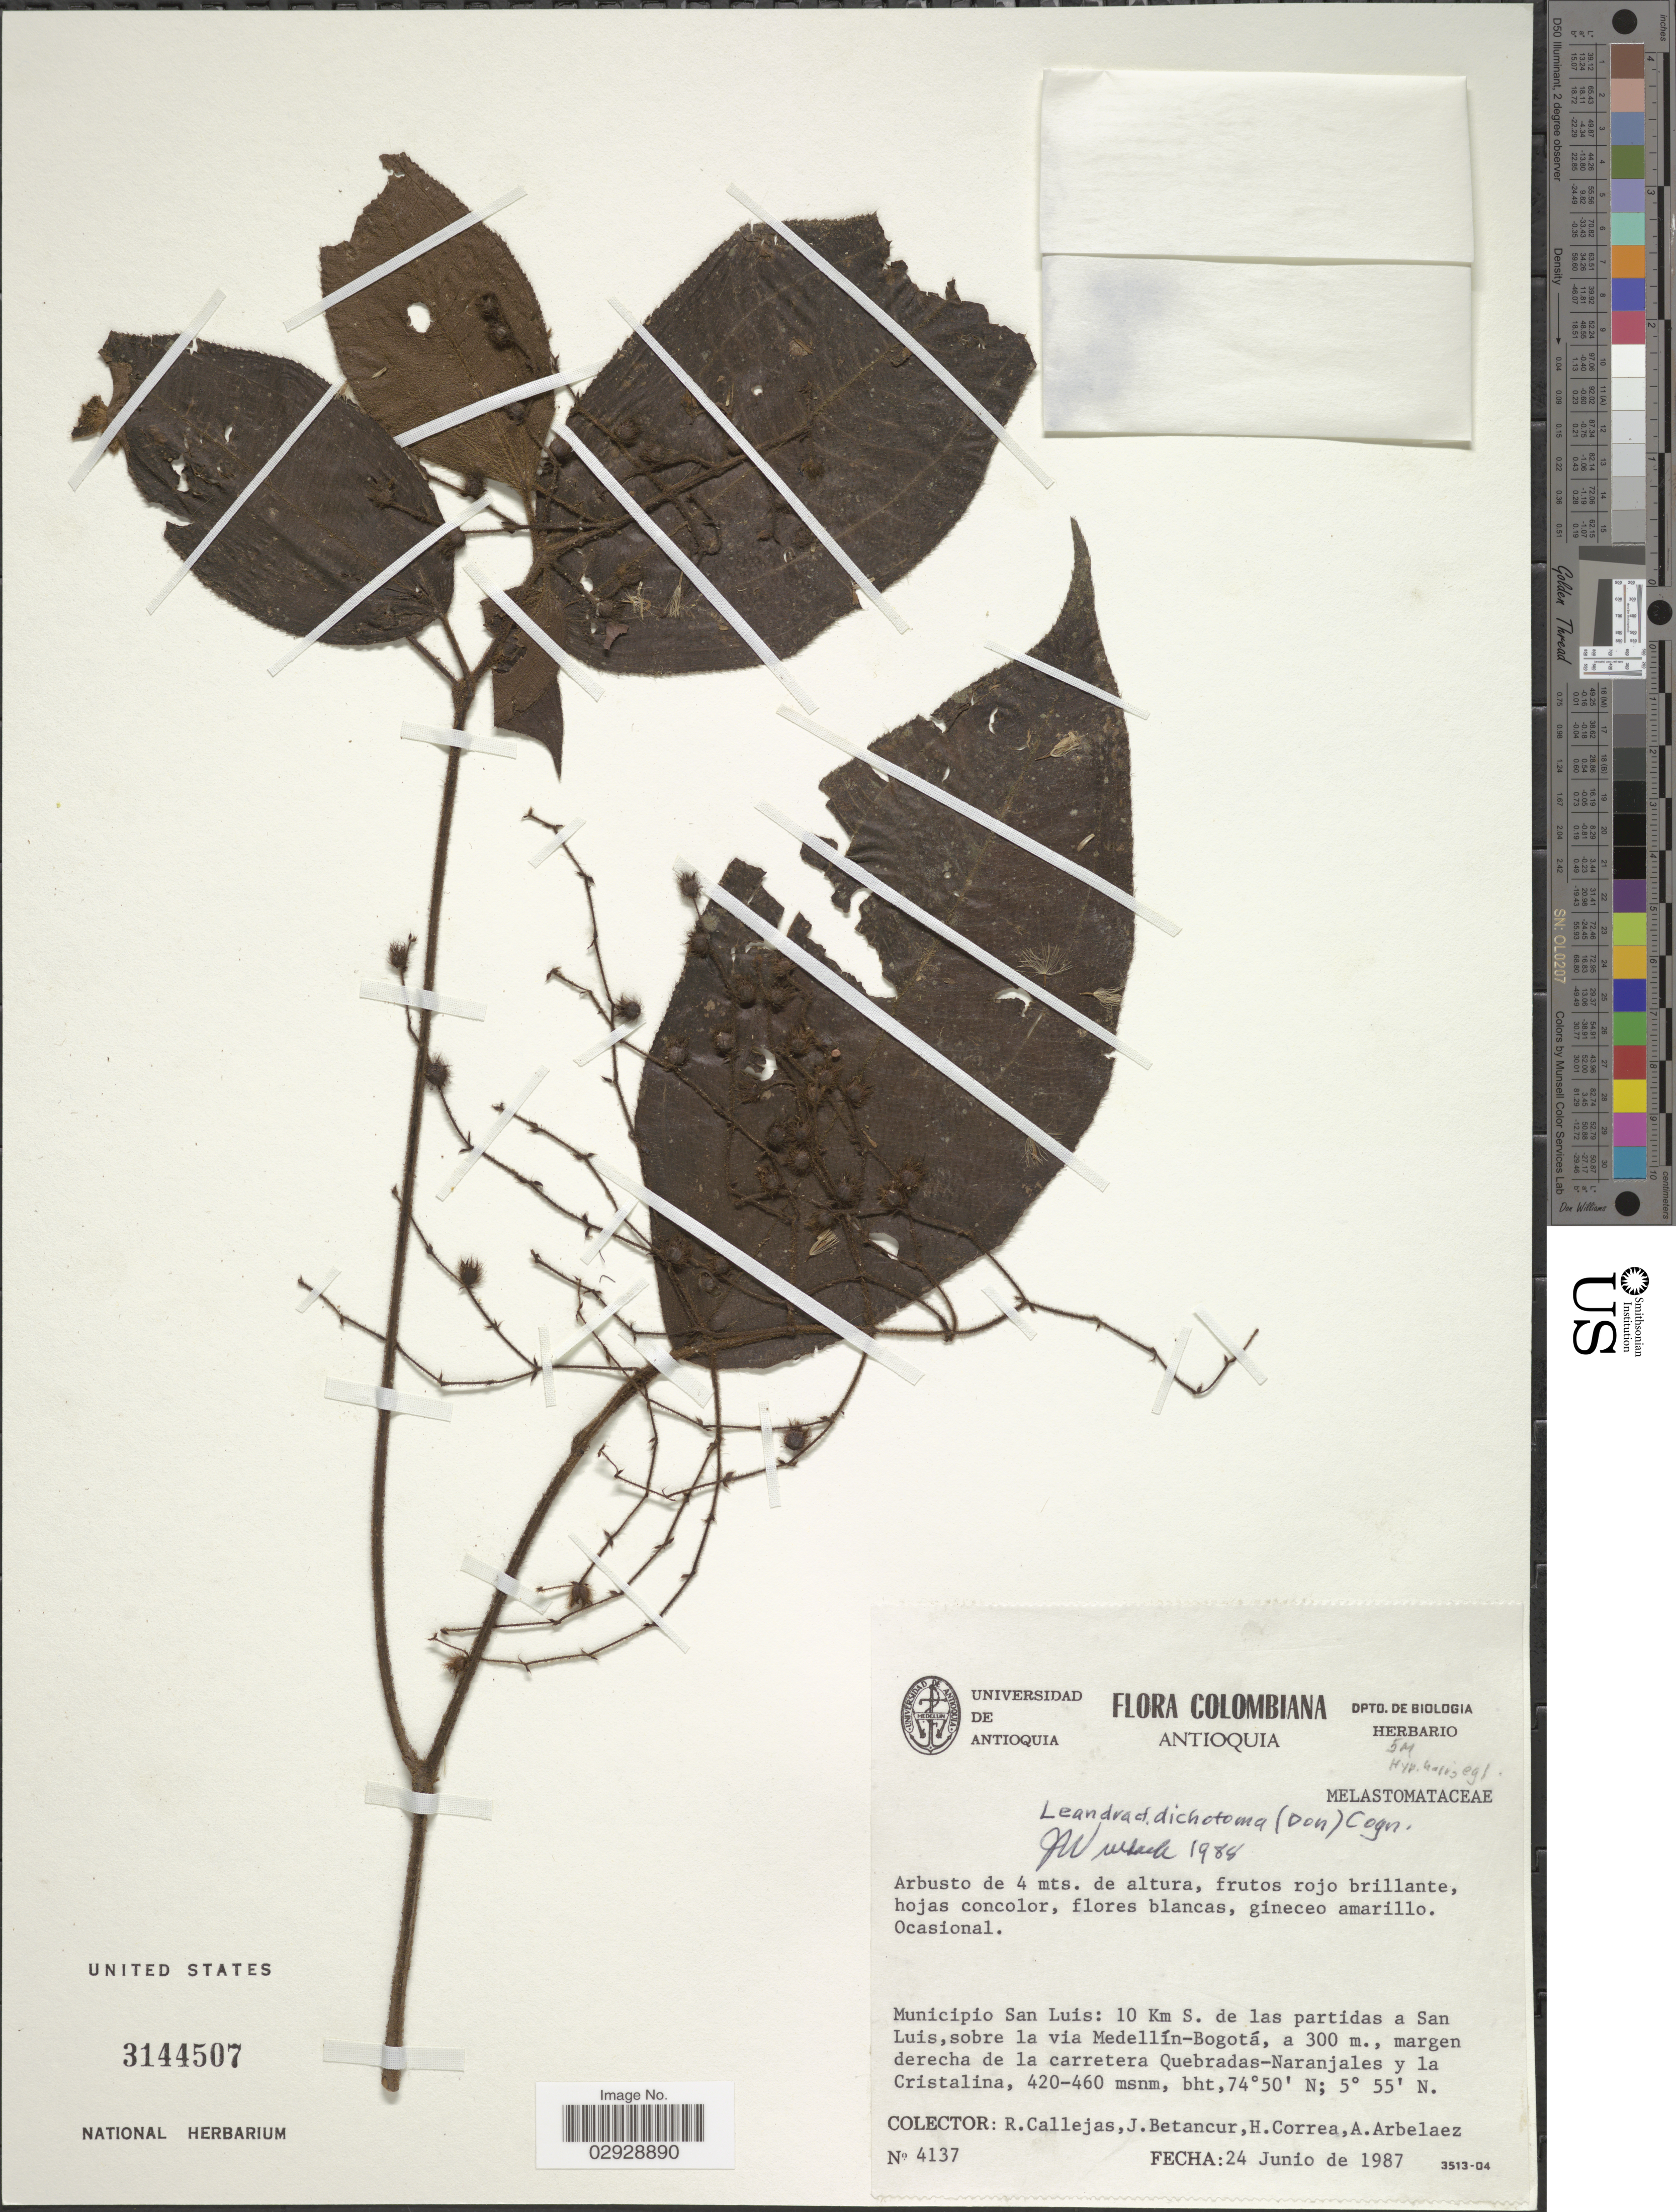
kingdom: Plantae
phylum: Tracheophyta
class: Magnoliopsida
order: Myrtales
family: Melastomataceae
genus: Leandra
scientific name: Leandra dichotoma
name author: (D. Don) Cogn.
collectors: R. Callejas, J. Betancur, H. Correa & A. Arbelaez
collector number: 4137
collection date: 1987-06-24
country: Colombia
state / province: Antioquia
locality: Municipio San Luis: 10 Km S. de las partidas a San Luis, sobre la via Medellín-Bogotá, margen derecha de la carretera Quebradas-Naranjales y la Cristalina.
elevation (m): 420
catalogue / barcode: US 3144507